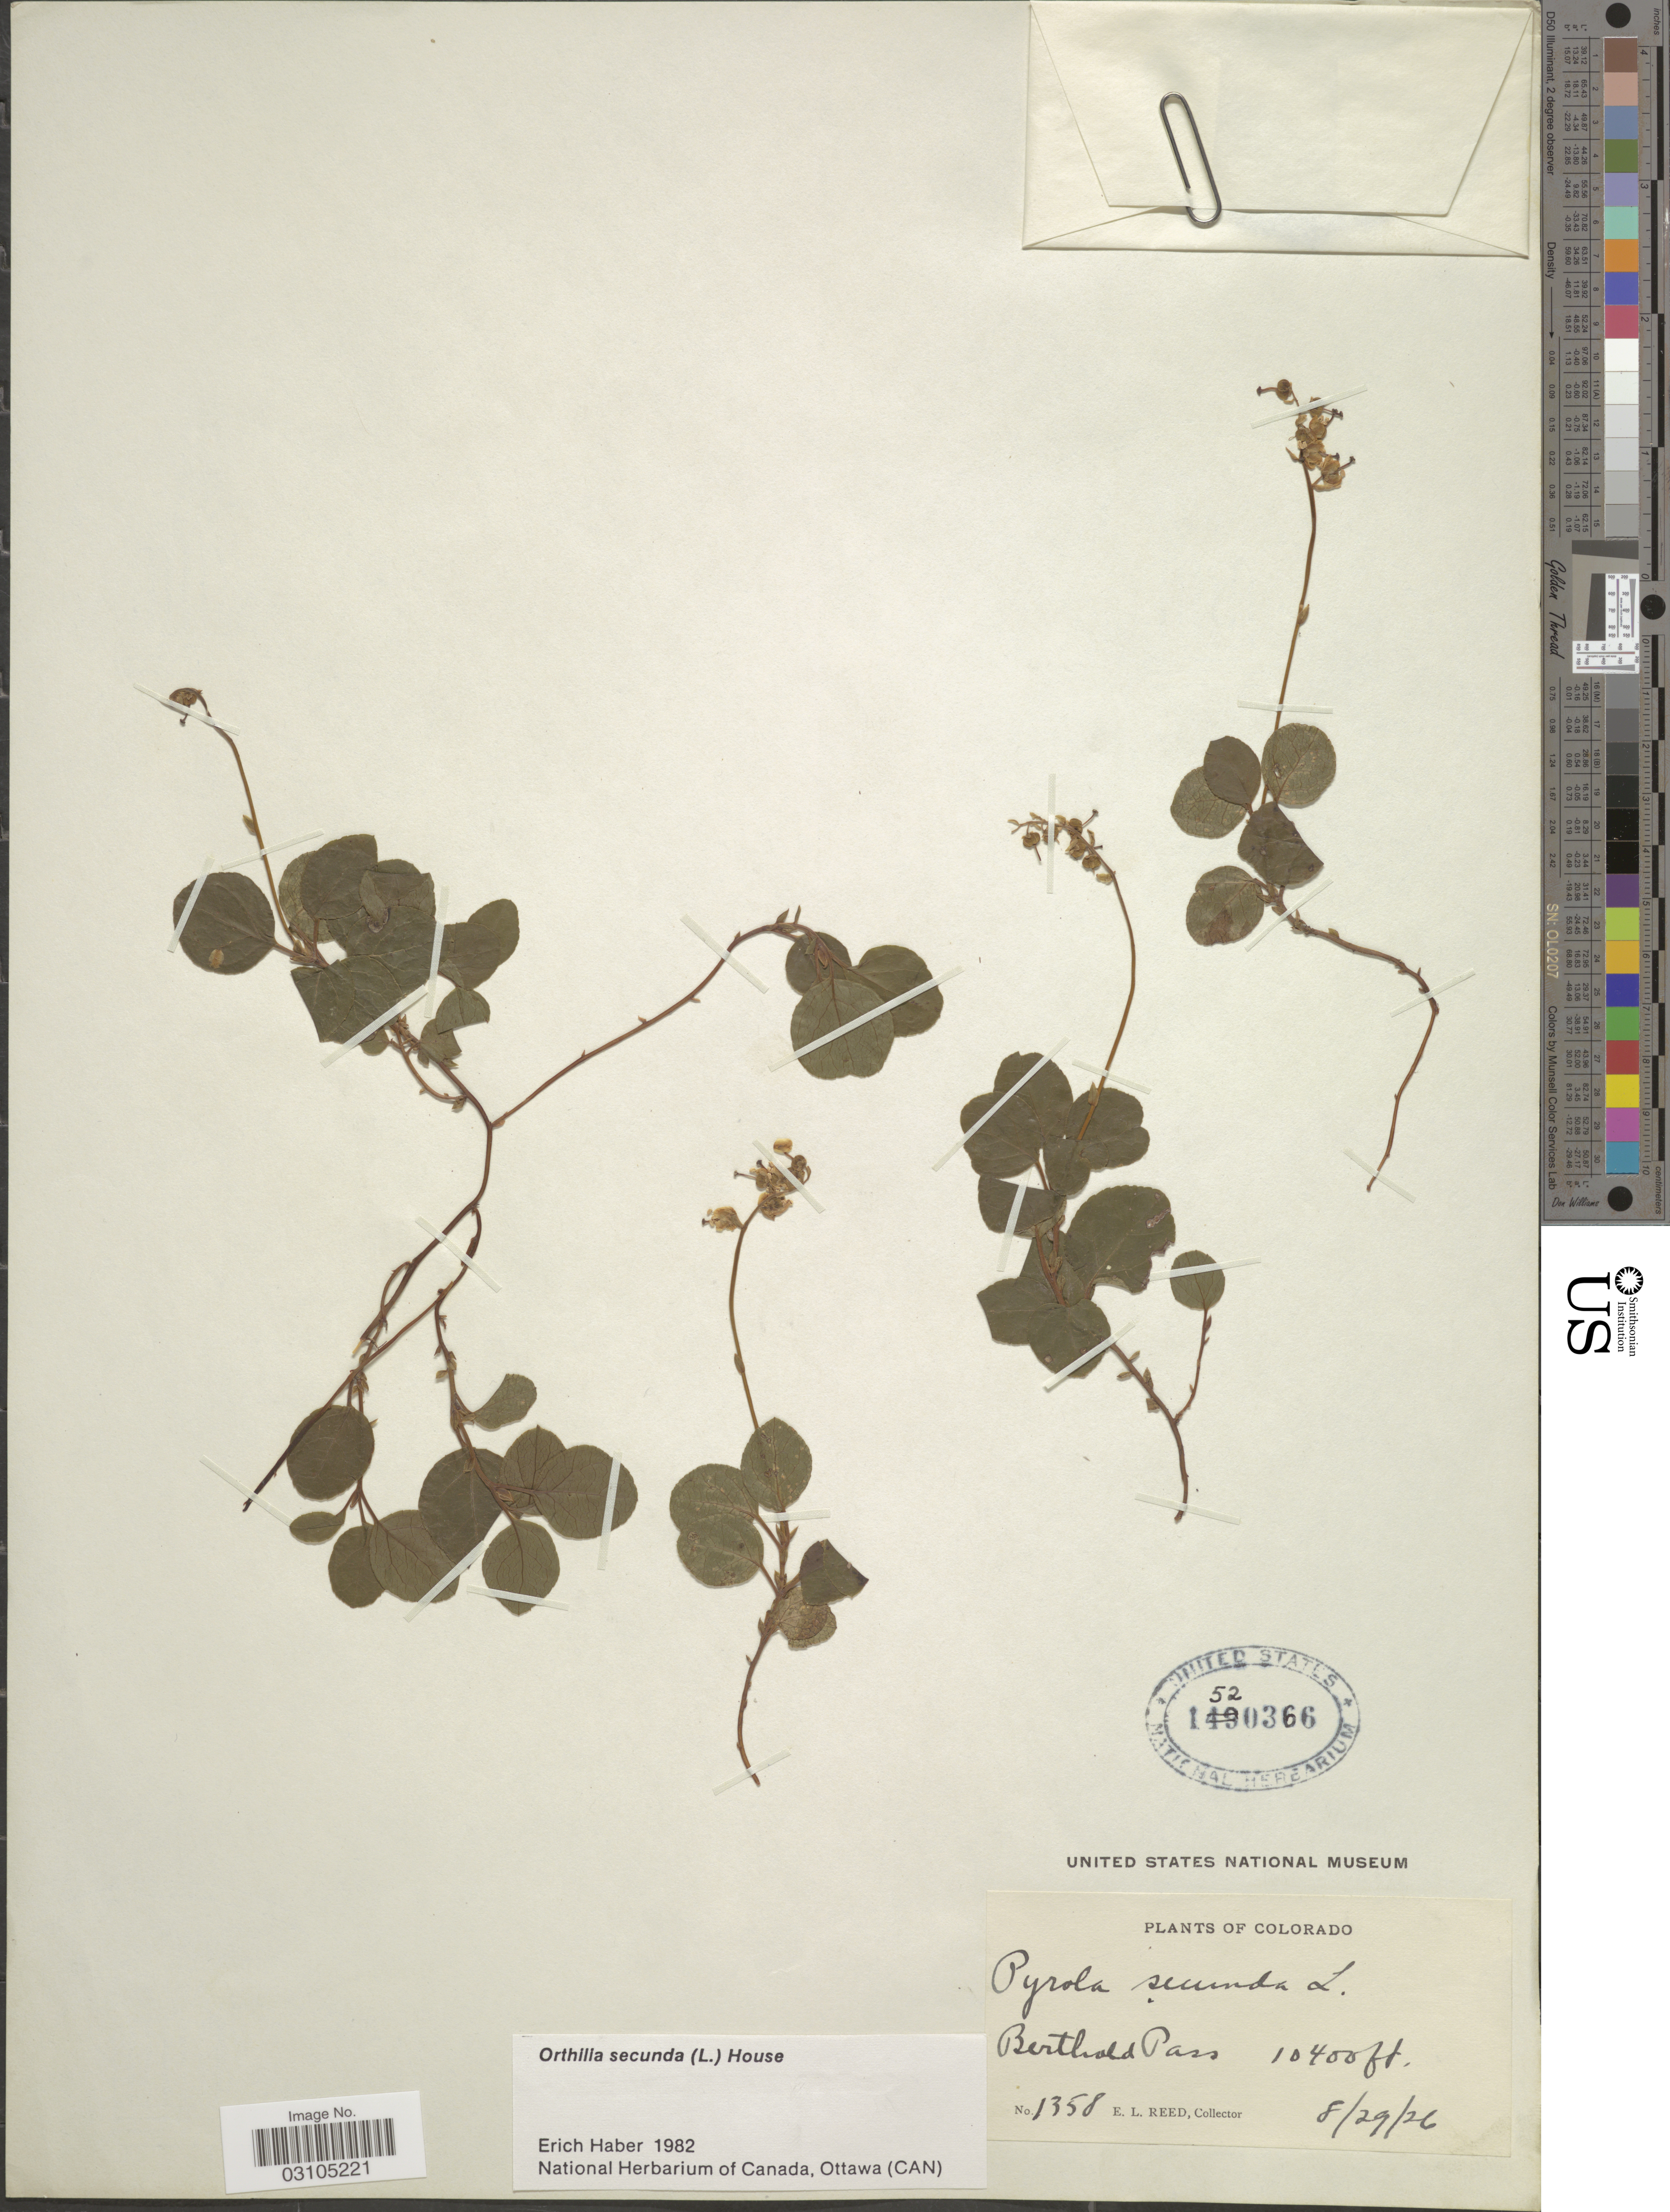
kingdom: Plantae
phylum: Tracheophyta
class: Magnoliopsida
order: Ericales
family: Ericaceae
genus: Orthilia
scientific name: Orthilia secunda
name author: (L.) House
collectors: E. Reed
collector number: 1358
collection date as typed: Transcribed d/m/y: 29/8/26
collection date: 1926-08-19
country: United States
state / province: Colorado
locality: Berthoud Pass.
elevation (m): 3170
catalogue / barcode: US 1520366